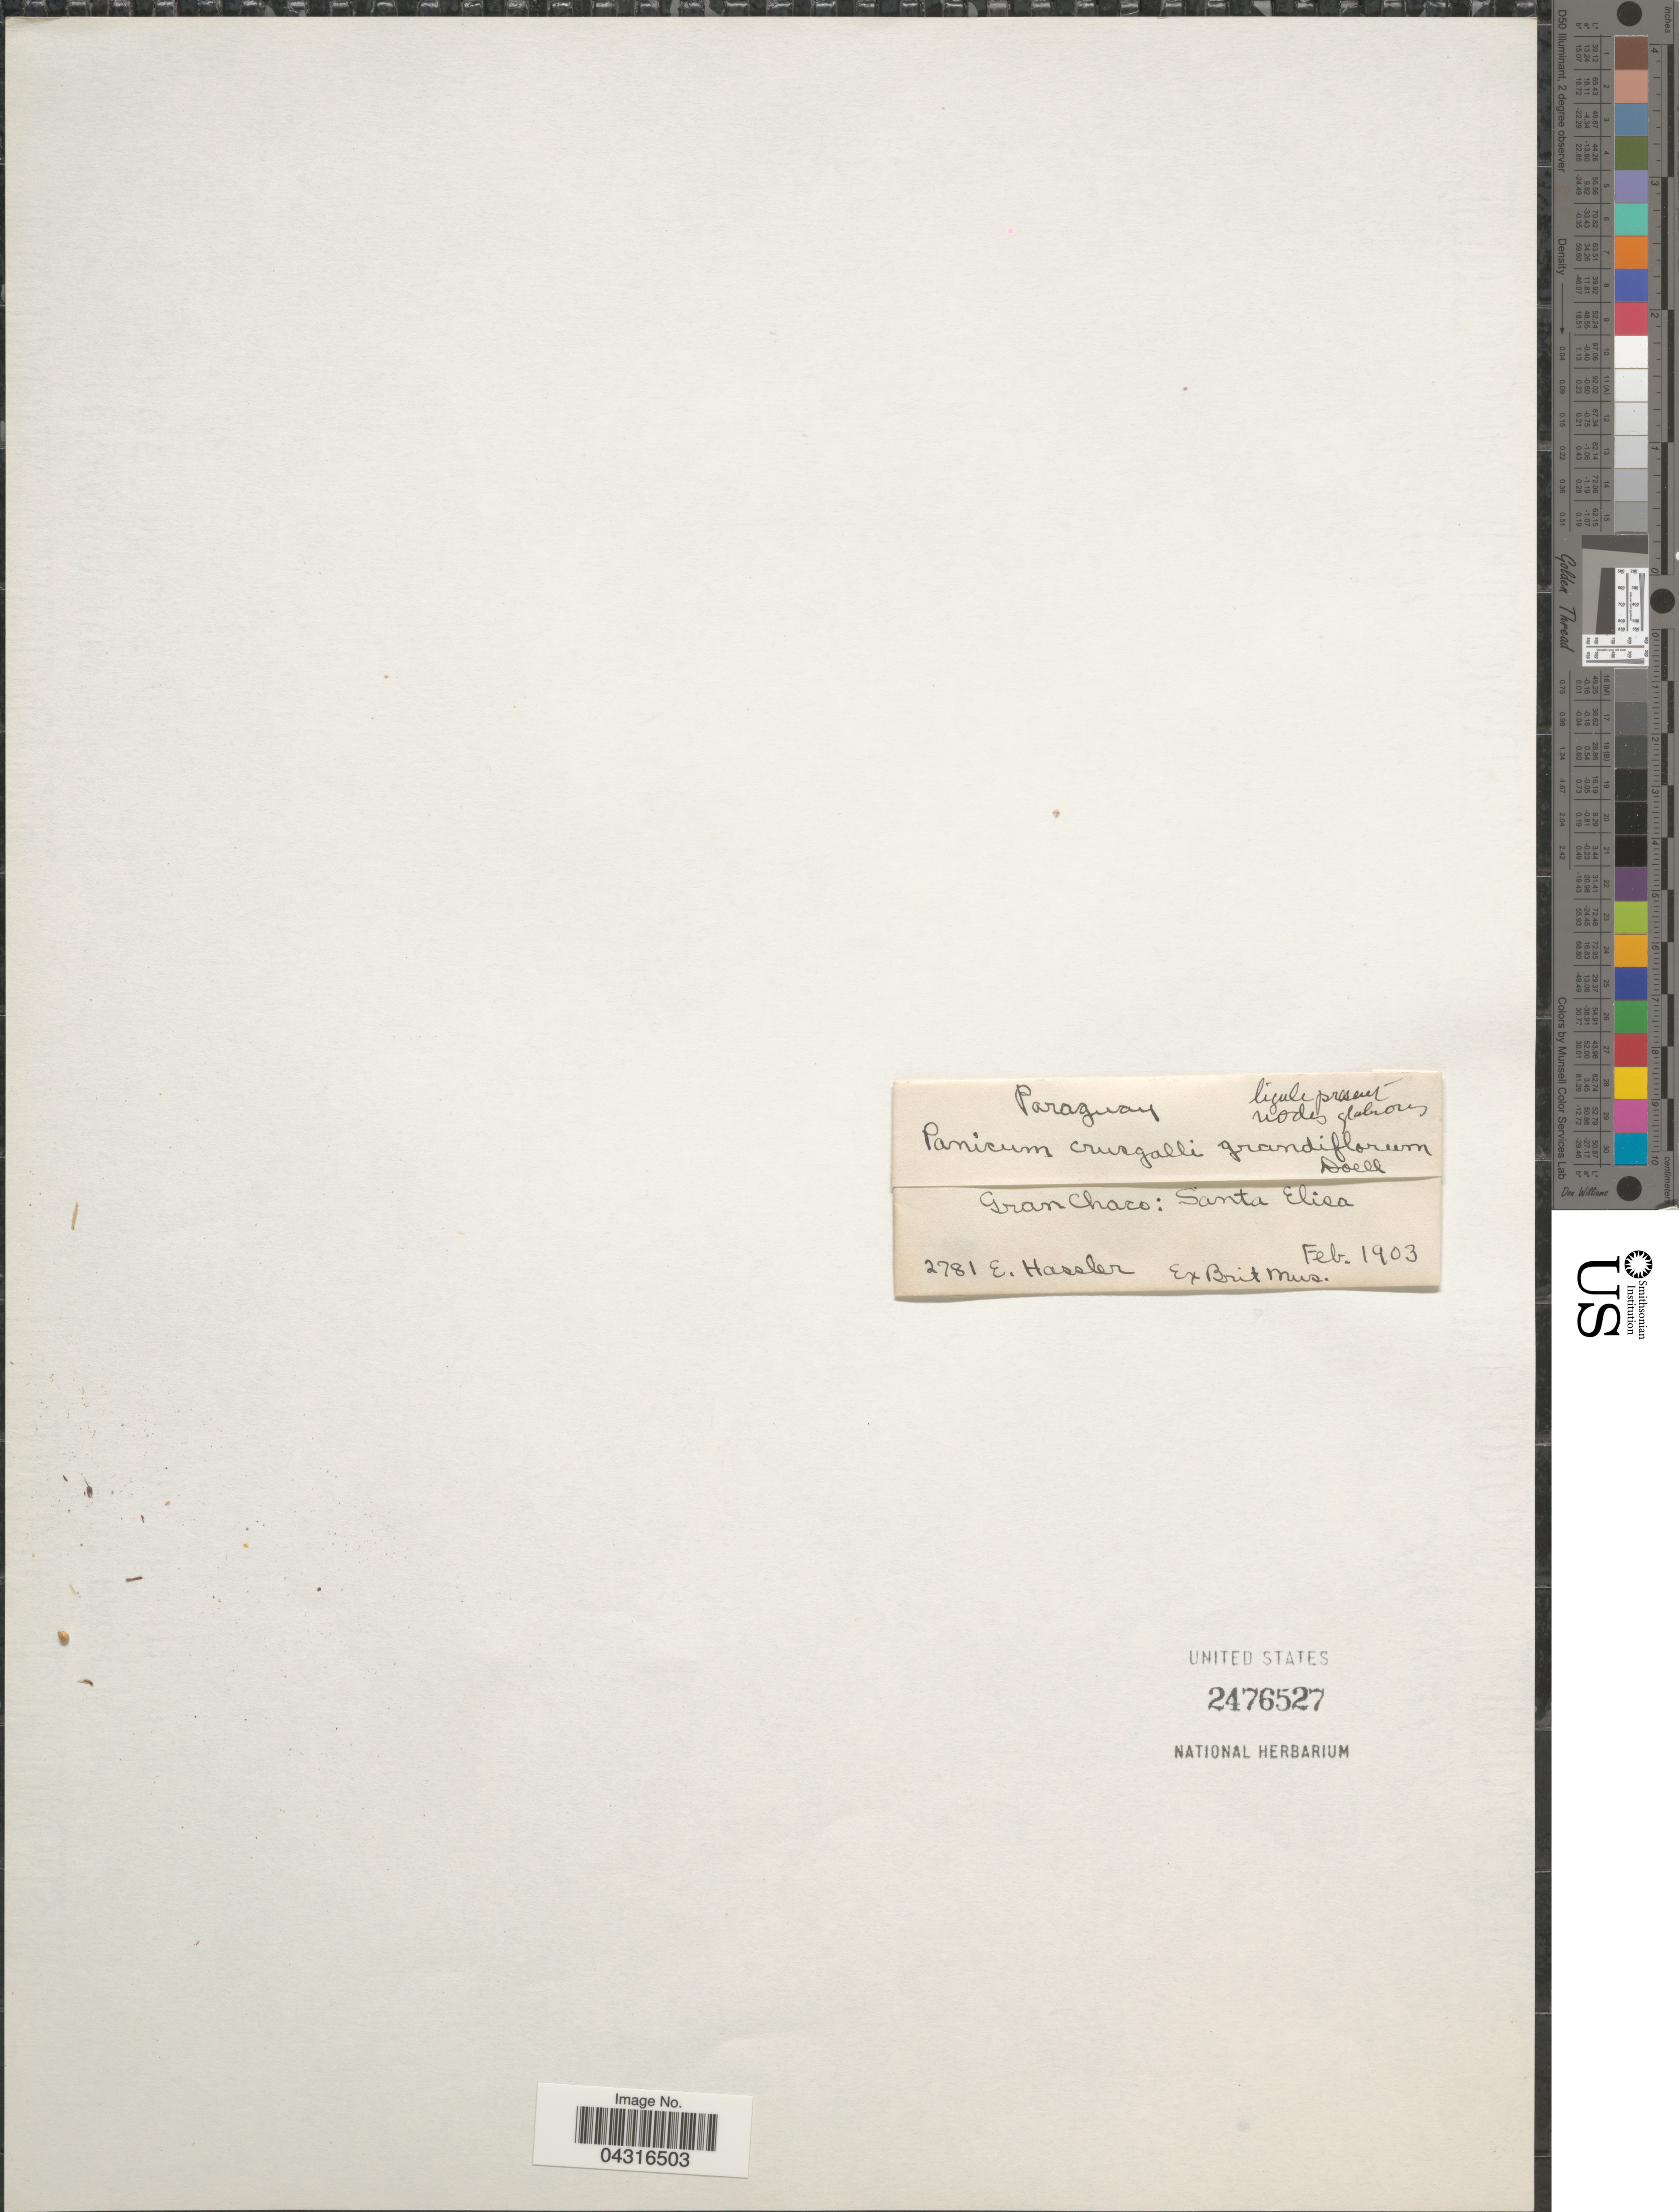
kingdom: Plantae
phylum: Tracheophyta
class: Liliopsida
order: Poales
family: Poaceae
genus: Echinochloa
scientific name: Echinochloa crus-galli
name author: (L.) P. Beauv.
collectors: E. Hassler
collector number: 2781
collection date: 1903-02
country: Paraguay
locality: Gran Chaco: Santa Elisa.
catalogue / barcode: US 2476527